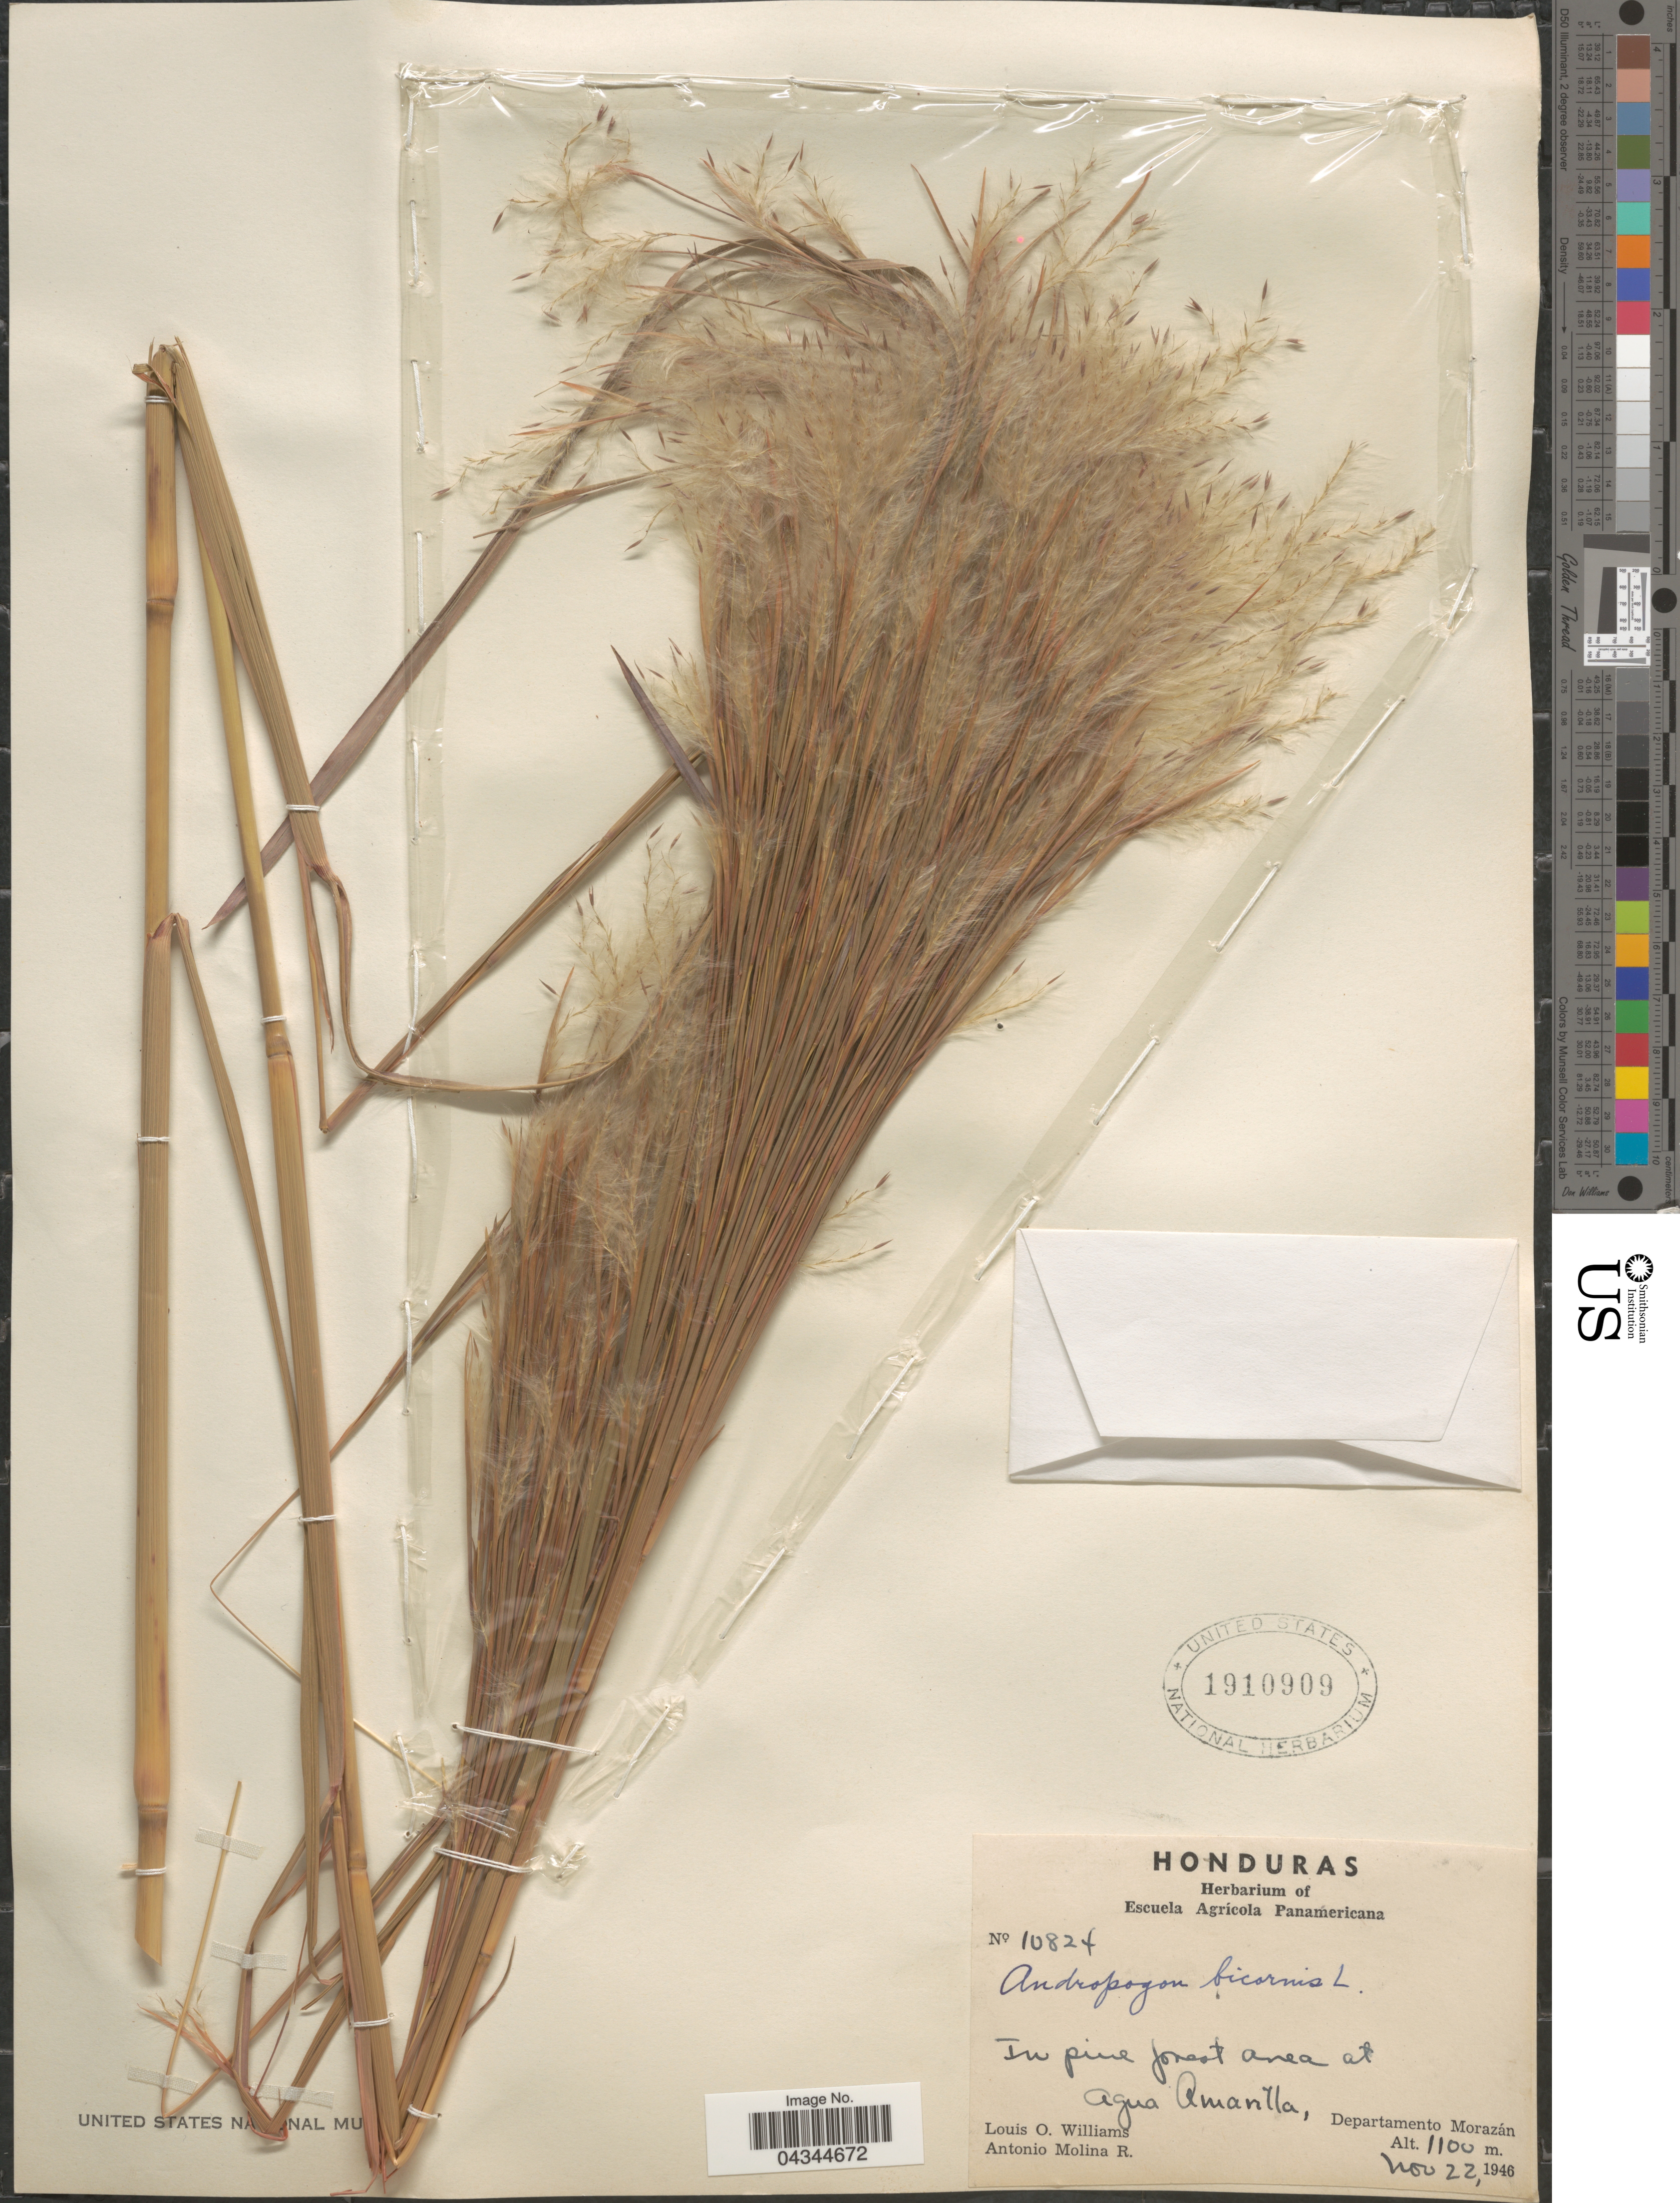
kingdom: Plantae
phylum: Tracheophyta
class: Liliopsida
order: Poales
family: Poaceae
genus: Andropogon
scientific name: Andropogon bicornis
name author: L.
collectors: L. O. Williams & A. Molina R.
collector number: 10824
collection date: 1946-11-22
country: Honduras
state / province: Fco. Morazán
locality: In pine forest area at Agua Amarilla, Departamento Morazán.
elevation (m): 1100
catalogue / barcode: US 1910909